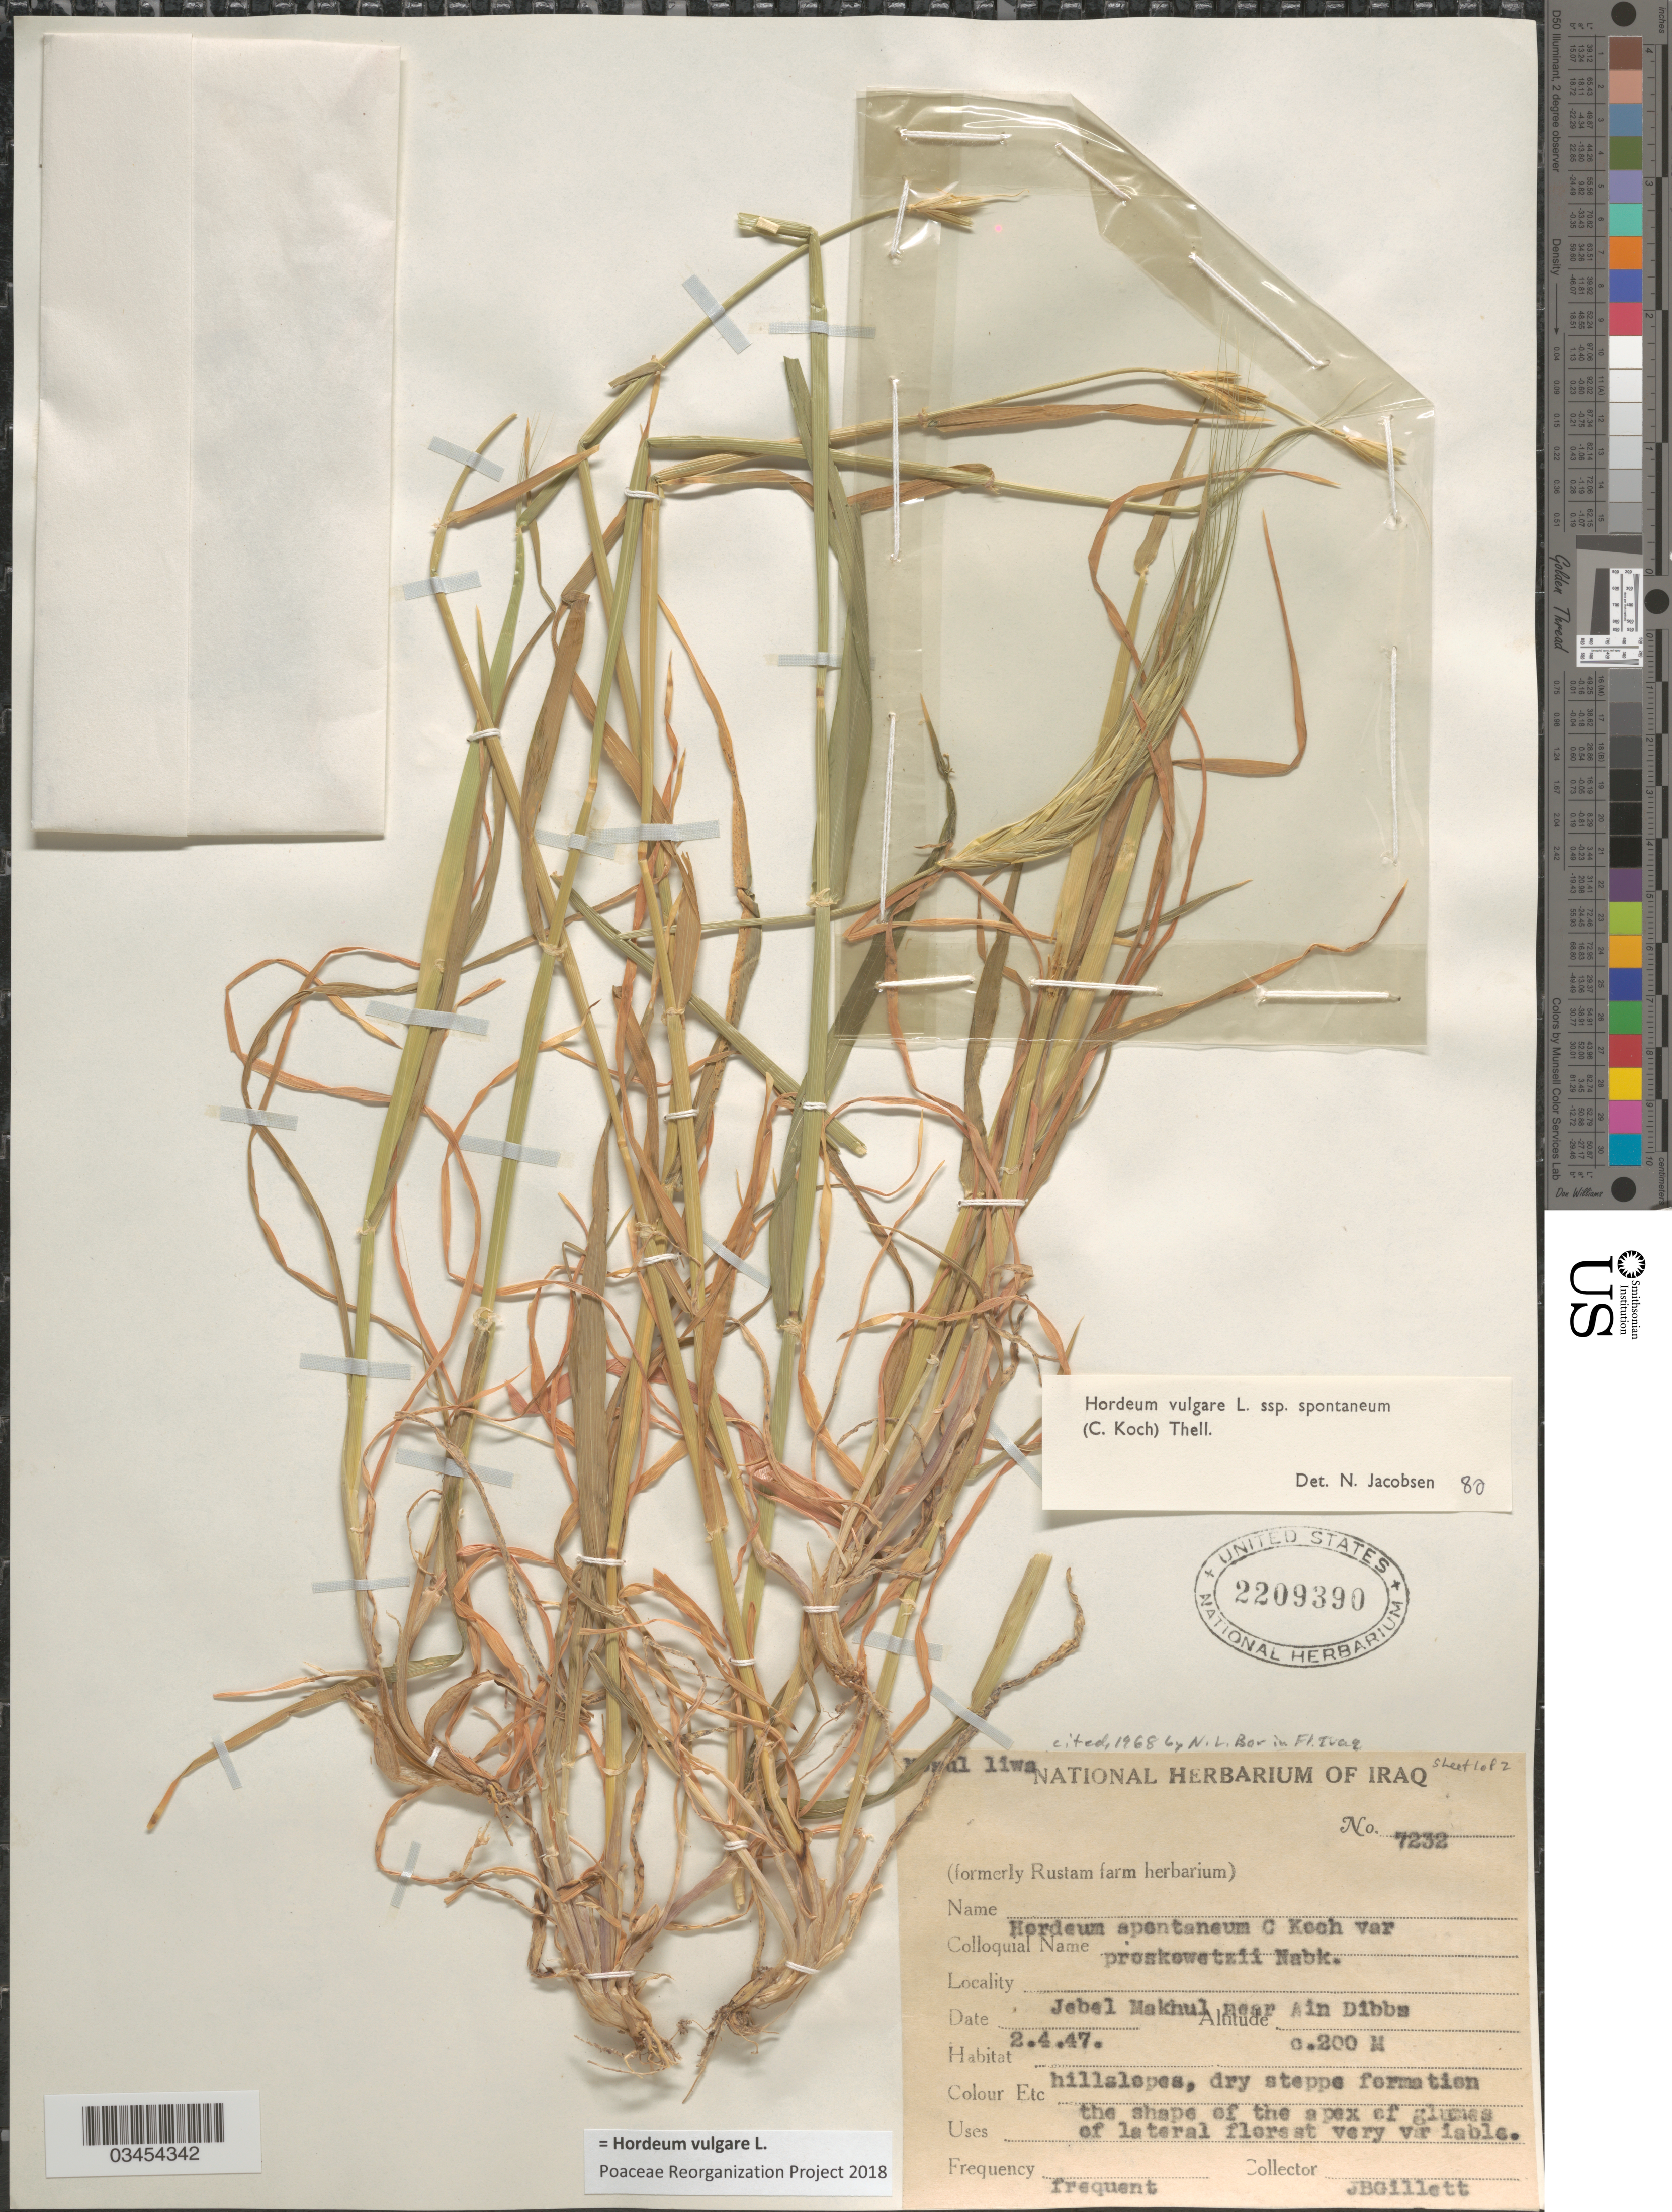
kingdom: Plantae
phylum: Tracheophyta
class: Liliopsida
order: Poales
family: Poaceae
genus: Hordeum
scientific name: Hordeum vulgare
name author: L.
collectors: J. B. Gillett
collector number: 7232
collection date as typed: Transcribed d/m/y: 2/4/47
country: Iraq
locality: [illegible text]l liwa. Jebel Makhul near Ain Dibbs.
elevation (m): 200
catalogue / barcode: US 2209390